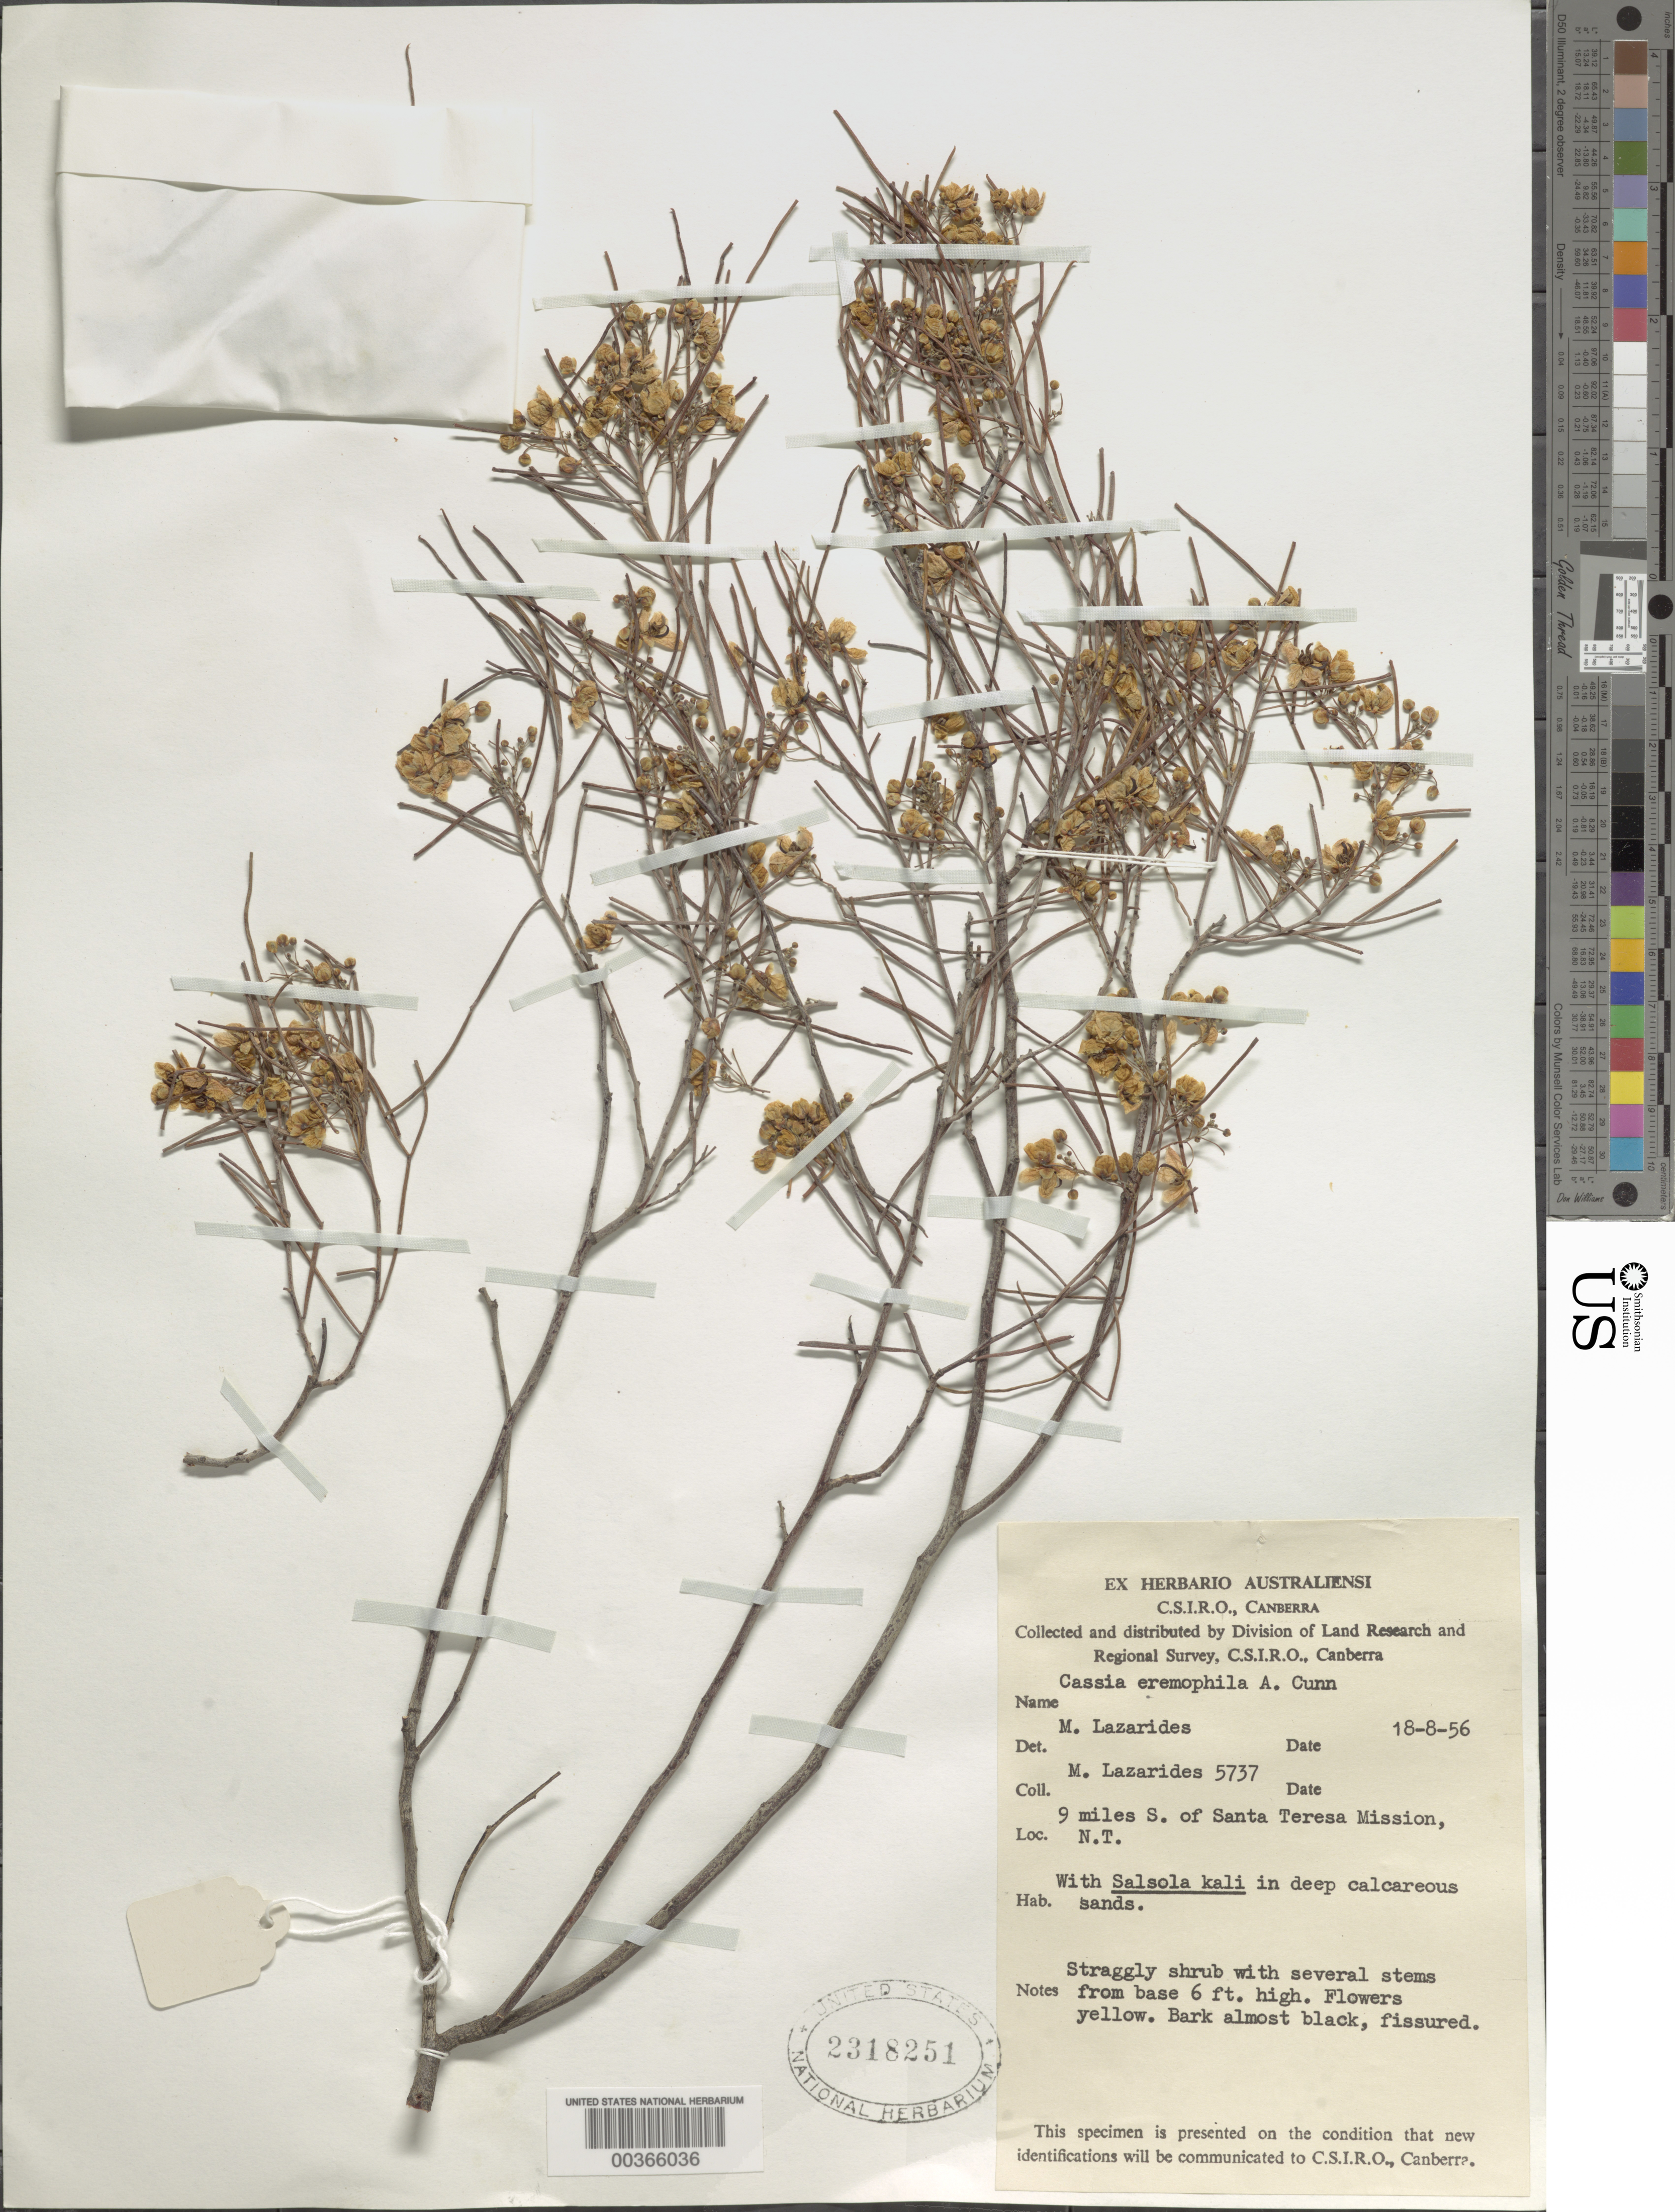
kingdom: Plantae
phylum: Tracheophyta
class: Magnoliopsida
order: Fabales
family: Fabaceae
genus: Senna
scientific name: Senna artemisioides subsp. filifolia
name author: Randell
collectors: M. Lazarides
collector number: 5737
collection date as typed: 18 Aug 1956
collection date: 1956-08-18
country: Australia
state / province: Northern Territory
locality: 9 mi s of santa teresa mission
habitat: In deep calcareous sands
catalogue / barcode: US 2318251